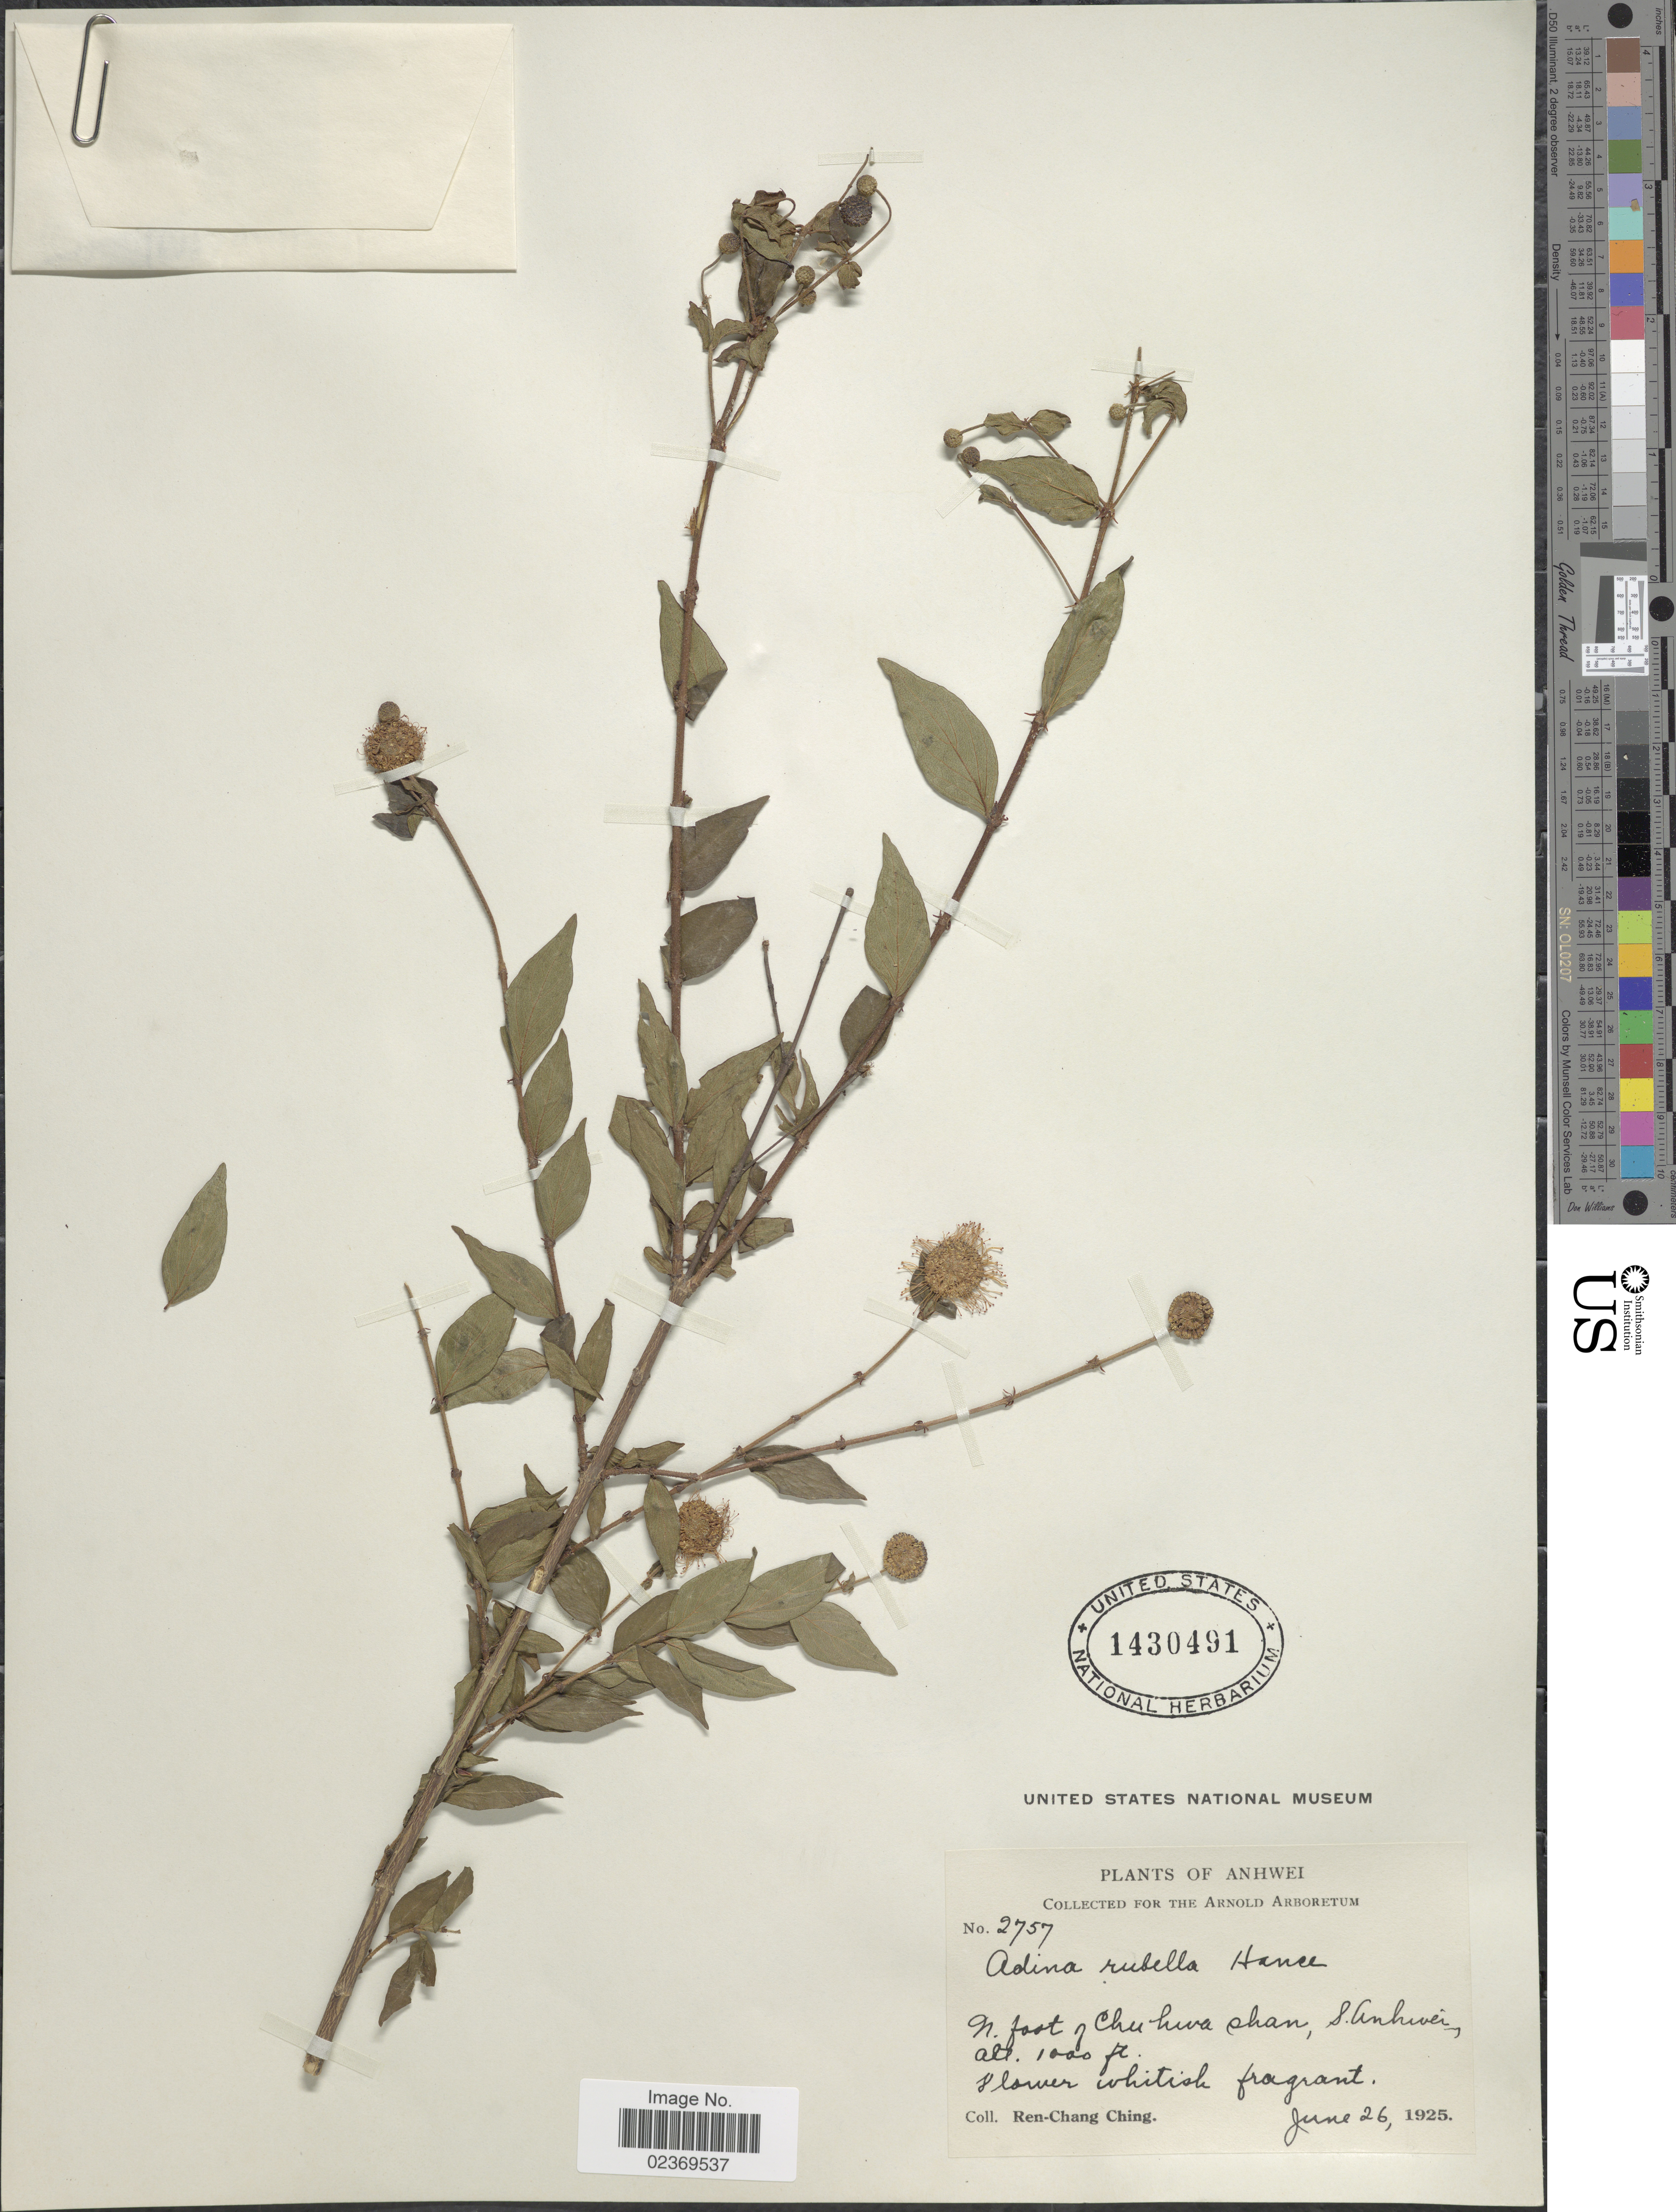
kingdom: Plantae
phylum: Tracheophyta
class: Magnoliopsida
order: Gentianales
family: Rubiaceae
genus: Adina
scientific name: Adina rubella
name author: Hance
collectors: R. C. Ching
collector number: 2757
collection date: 1925-06-26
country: China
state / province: Anhui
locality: Anhwei, N. foot of Chuhwa shan, S. Anhwei.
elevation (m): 305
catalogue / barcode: US 1430491